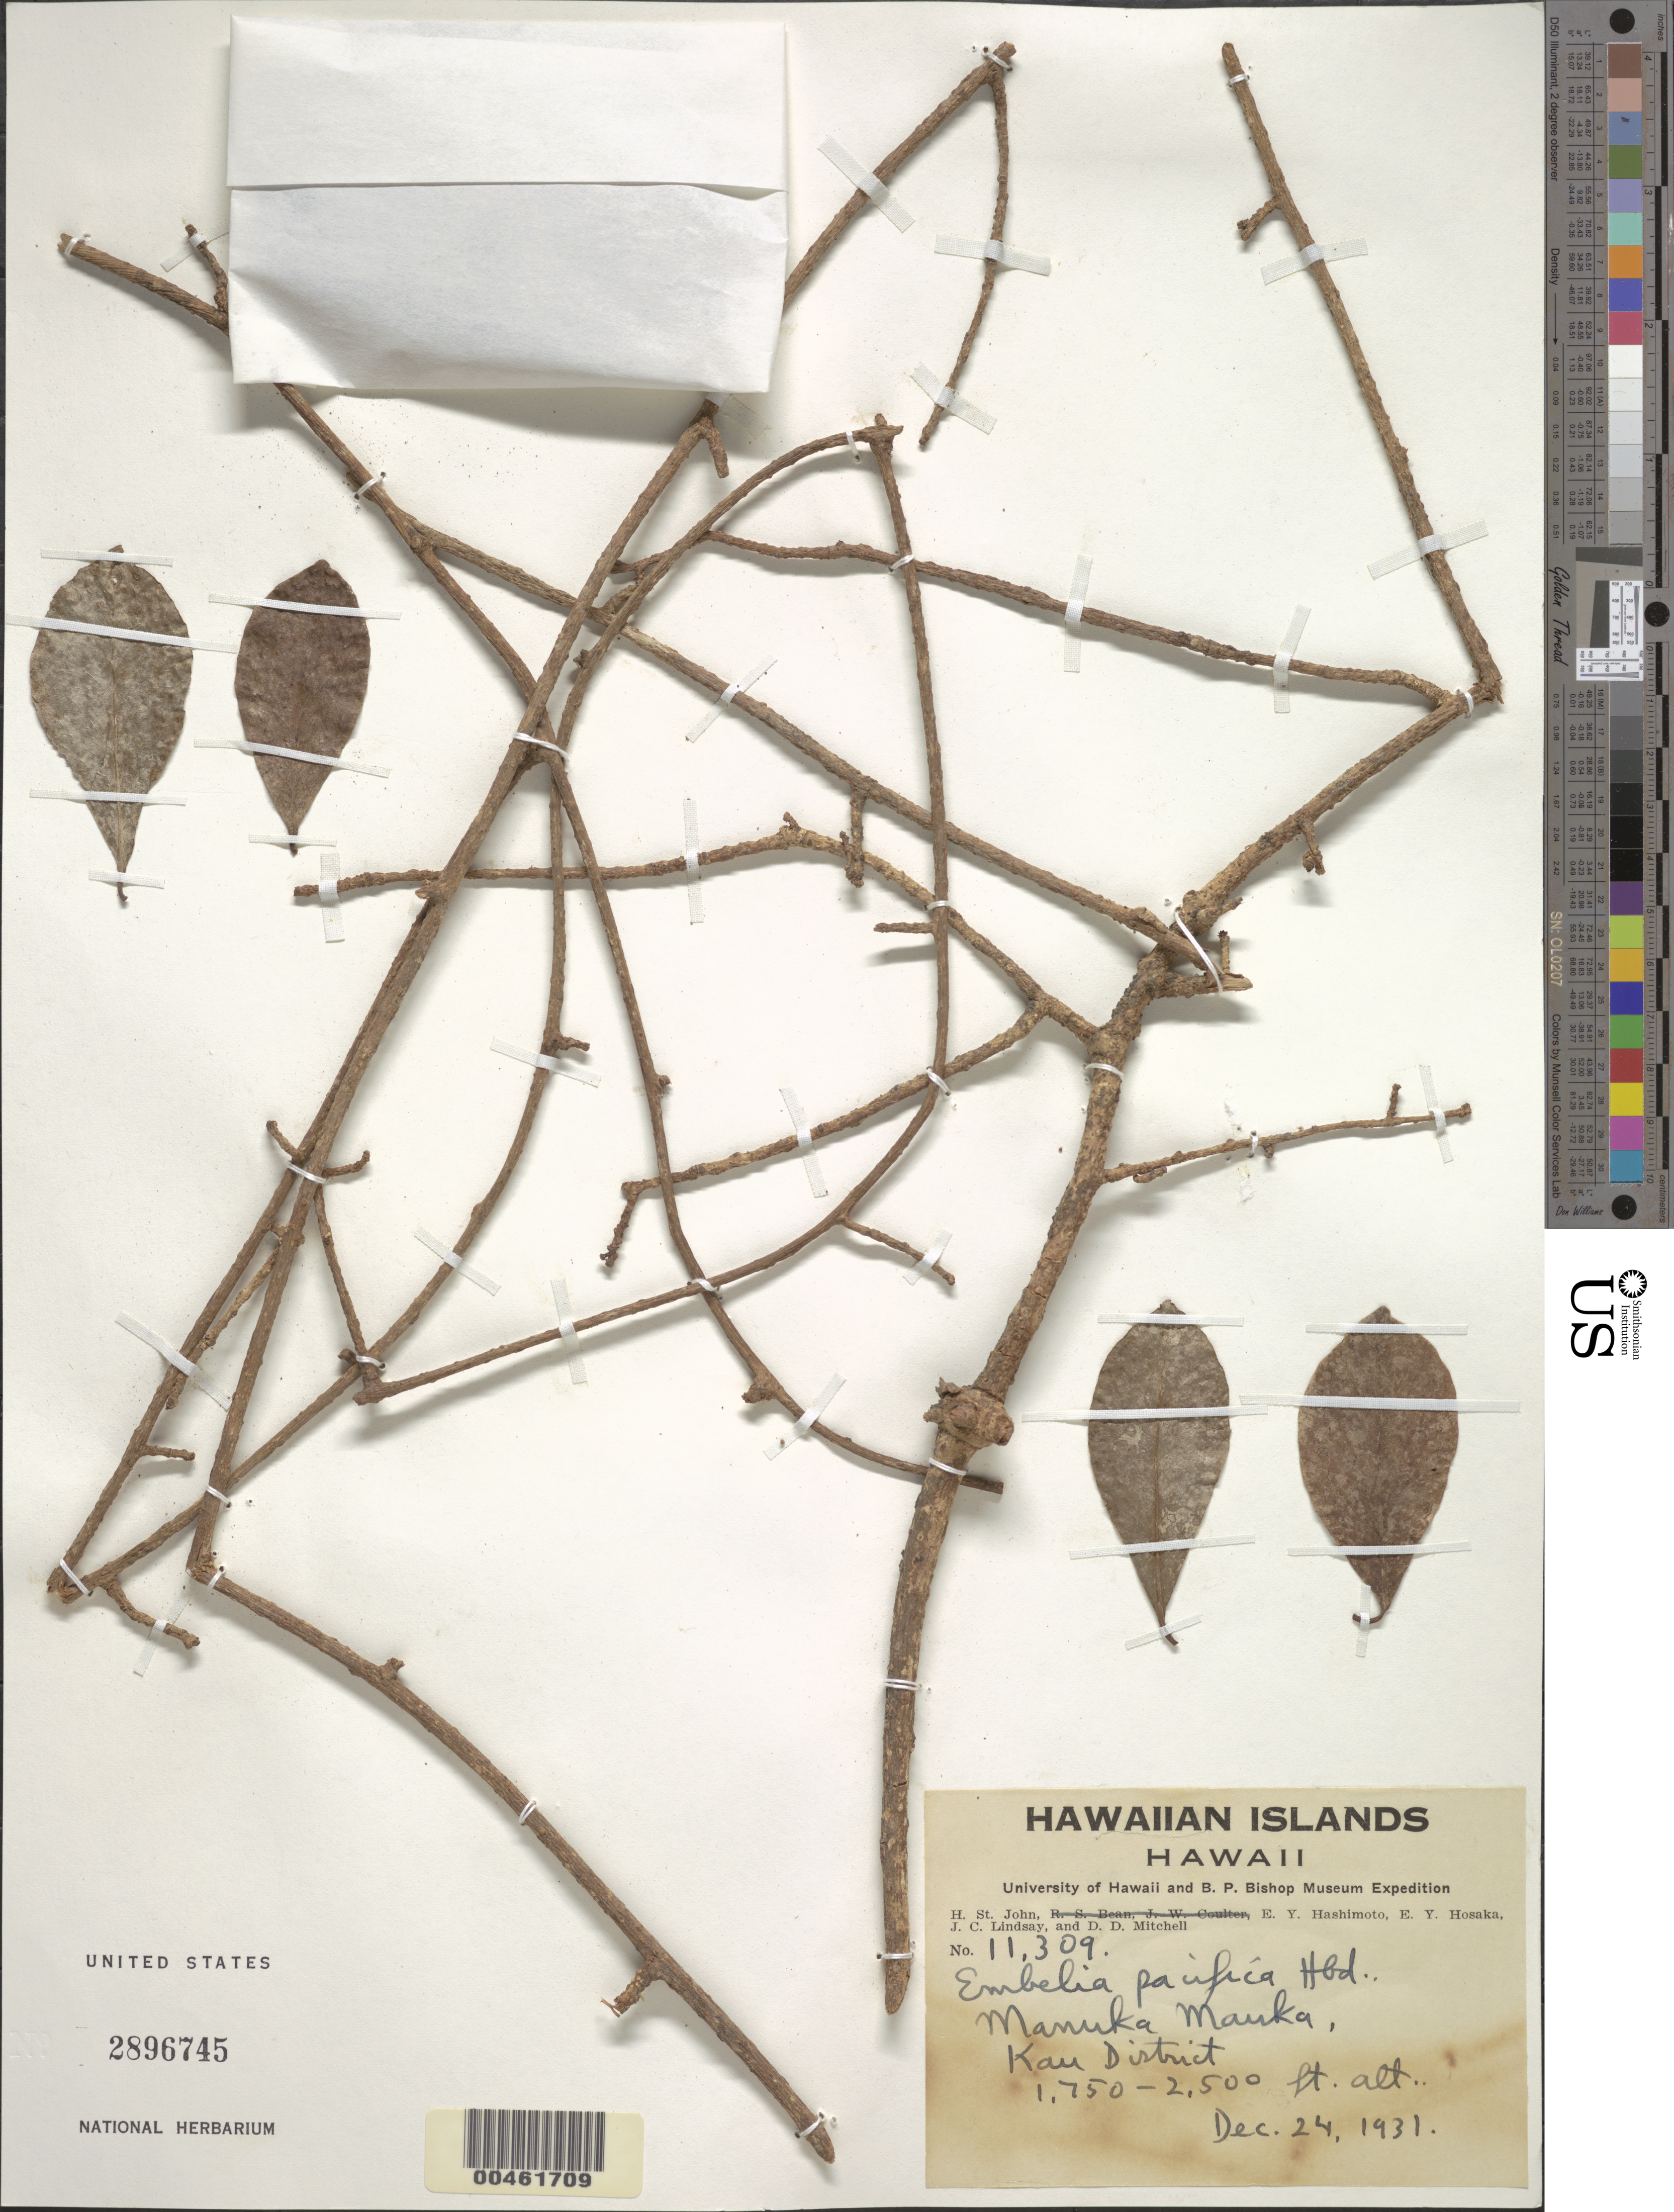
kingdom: Plantae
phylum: Tracheophyta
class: Magnoliopsida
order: Ericales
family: Primulaceae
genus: Embelia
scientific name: Embelia pacifica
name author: Hillebr.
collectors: H. St. John, E. Hashimoto & E. Y. Hosaka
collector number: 11309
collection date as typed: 24 Dec 1931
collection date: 1931-12-24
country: United States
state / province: Hawaii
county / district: Hawaii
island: Hawaii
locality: Manuka Mauka, Kau District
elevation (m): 533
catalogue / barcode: US 2896745